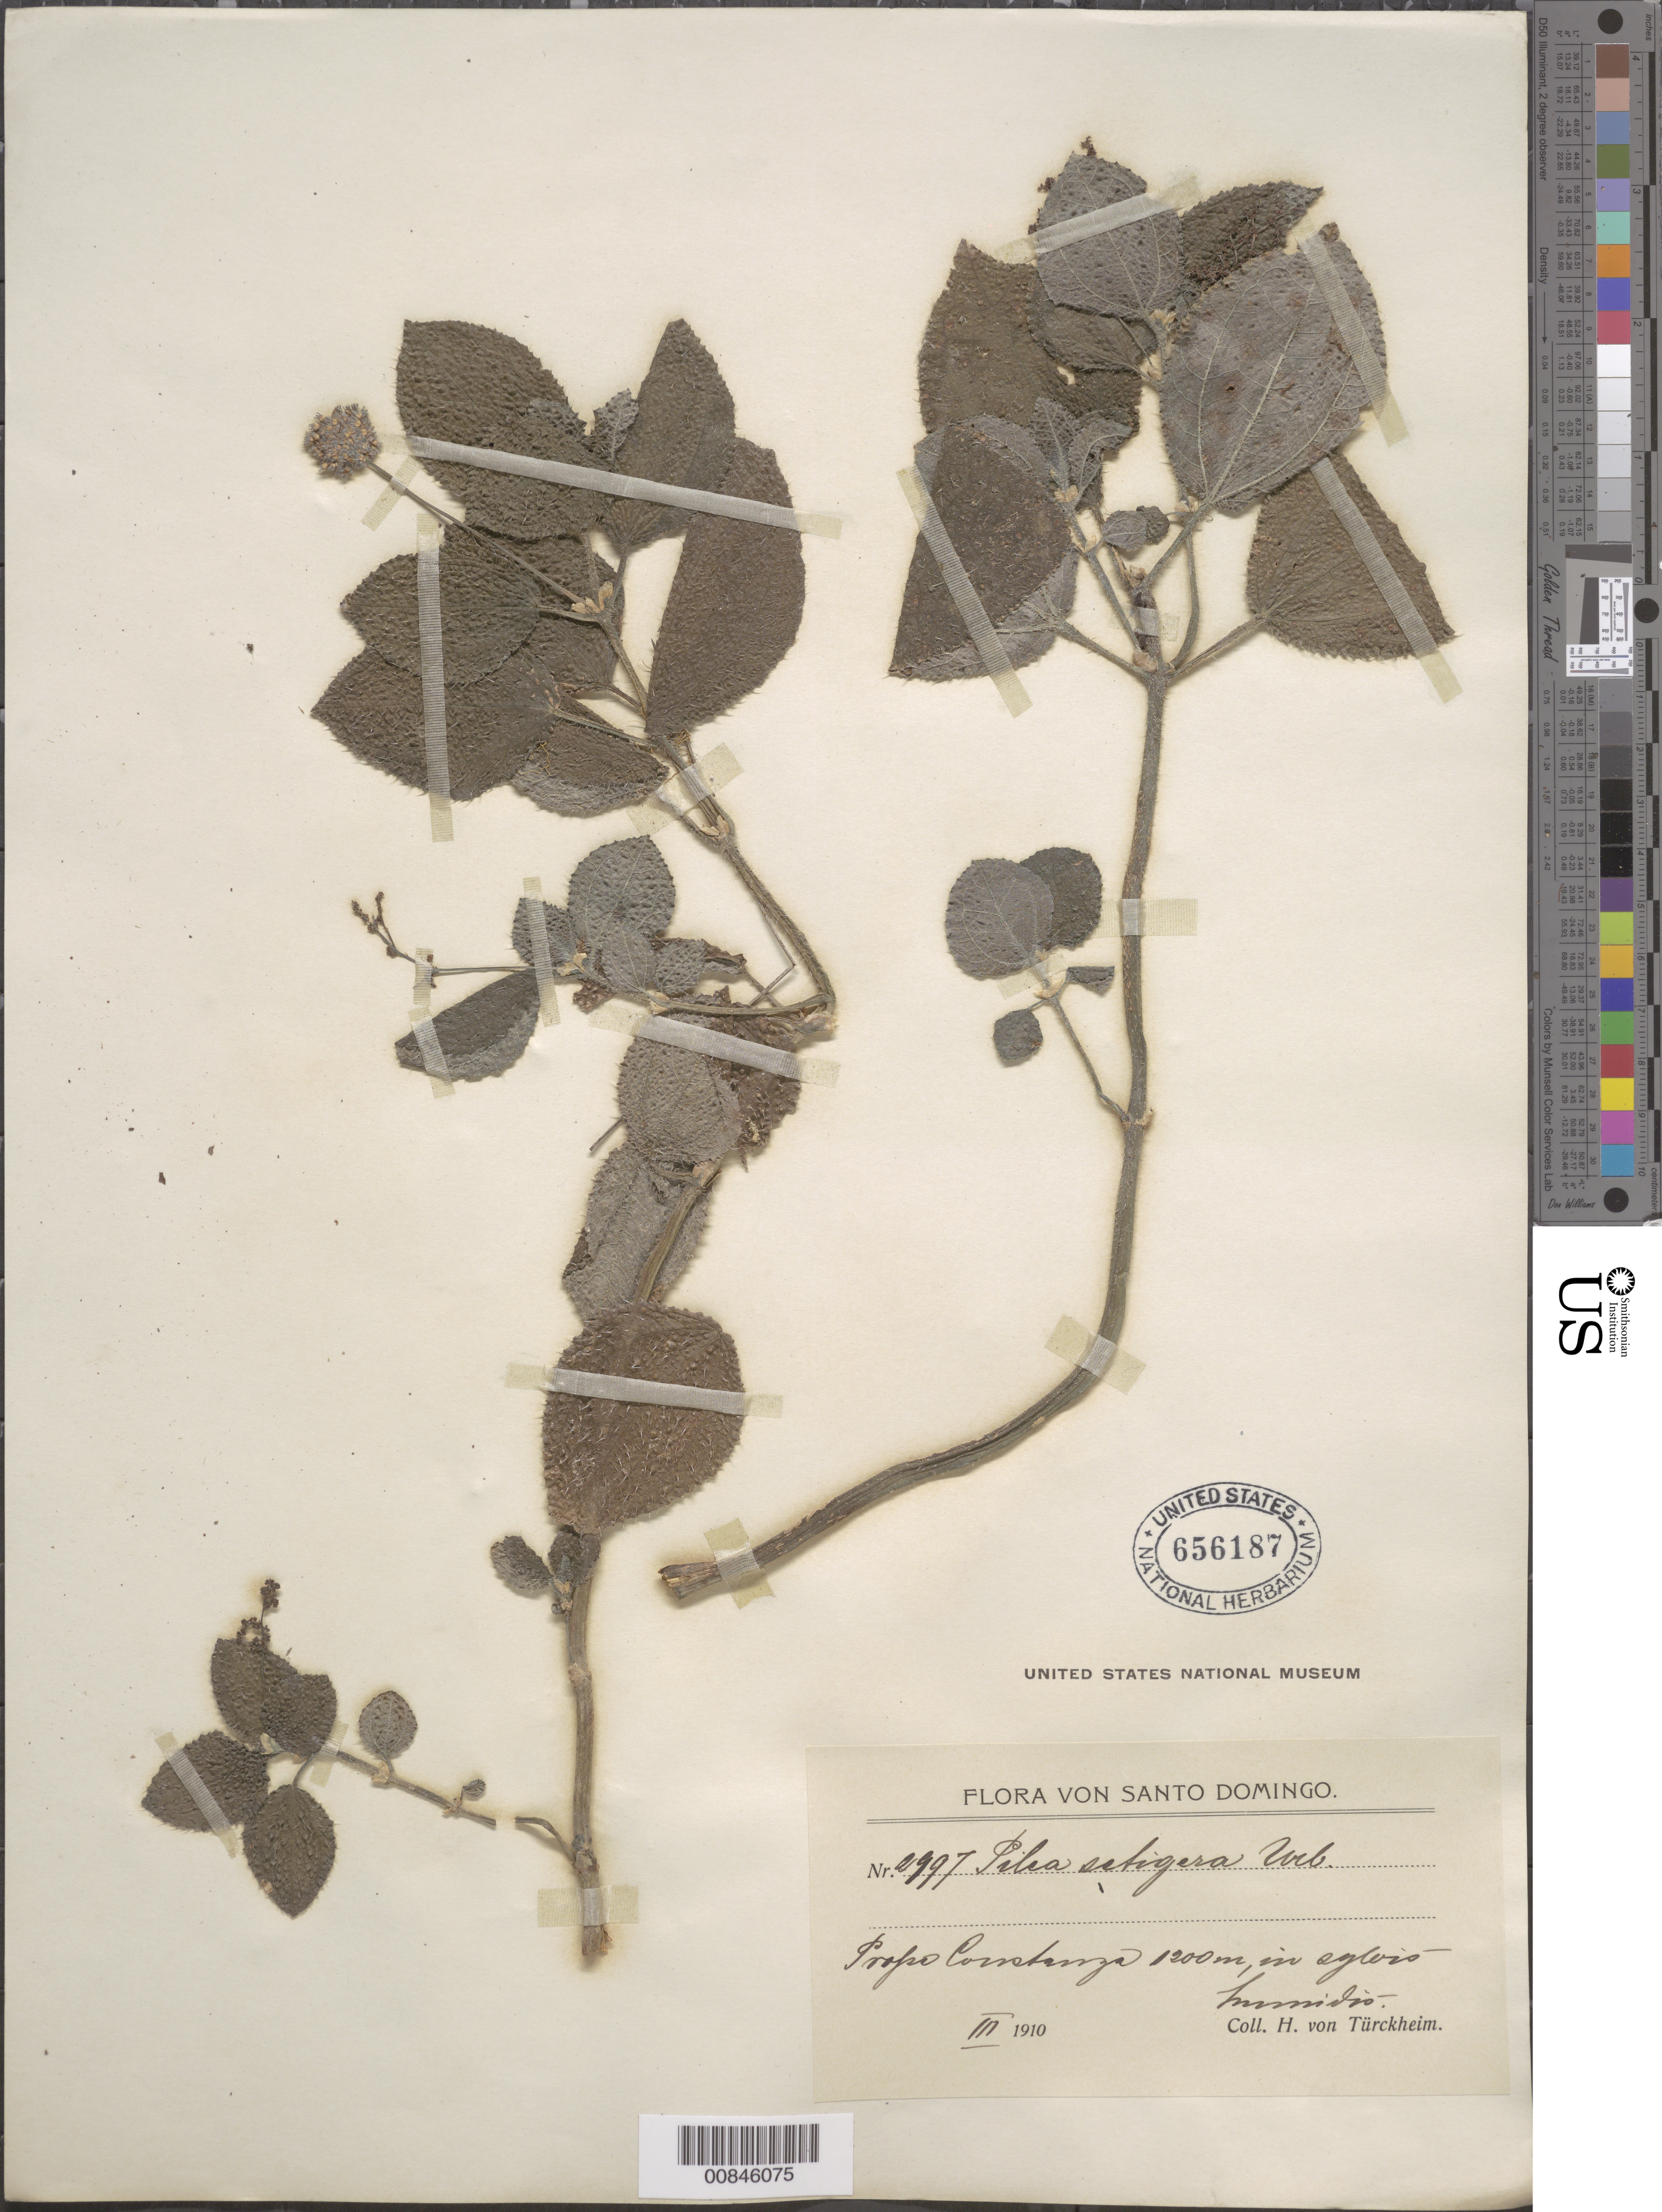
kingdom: Plantae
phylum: Tracheophyta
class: Magnoliopsida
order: Rosales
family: Urticaceae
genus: Pilea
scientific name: Pilea setigera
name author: Urb.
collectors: H. von Türckheim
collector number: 2997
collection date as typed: Mar 1910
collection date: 1910-03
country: Dominican Republic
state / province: La Vega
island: Hispaniola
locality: Prope Constanza.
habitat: In sylvis humidis.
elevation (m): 1200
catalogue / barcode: US 656187